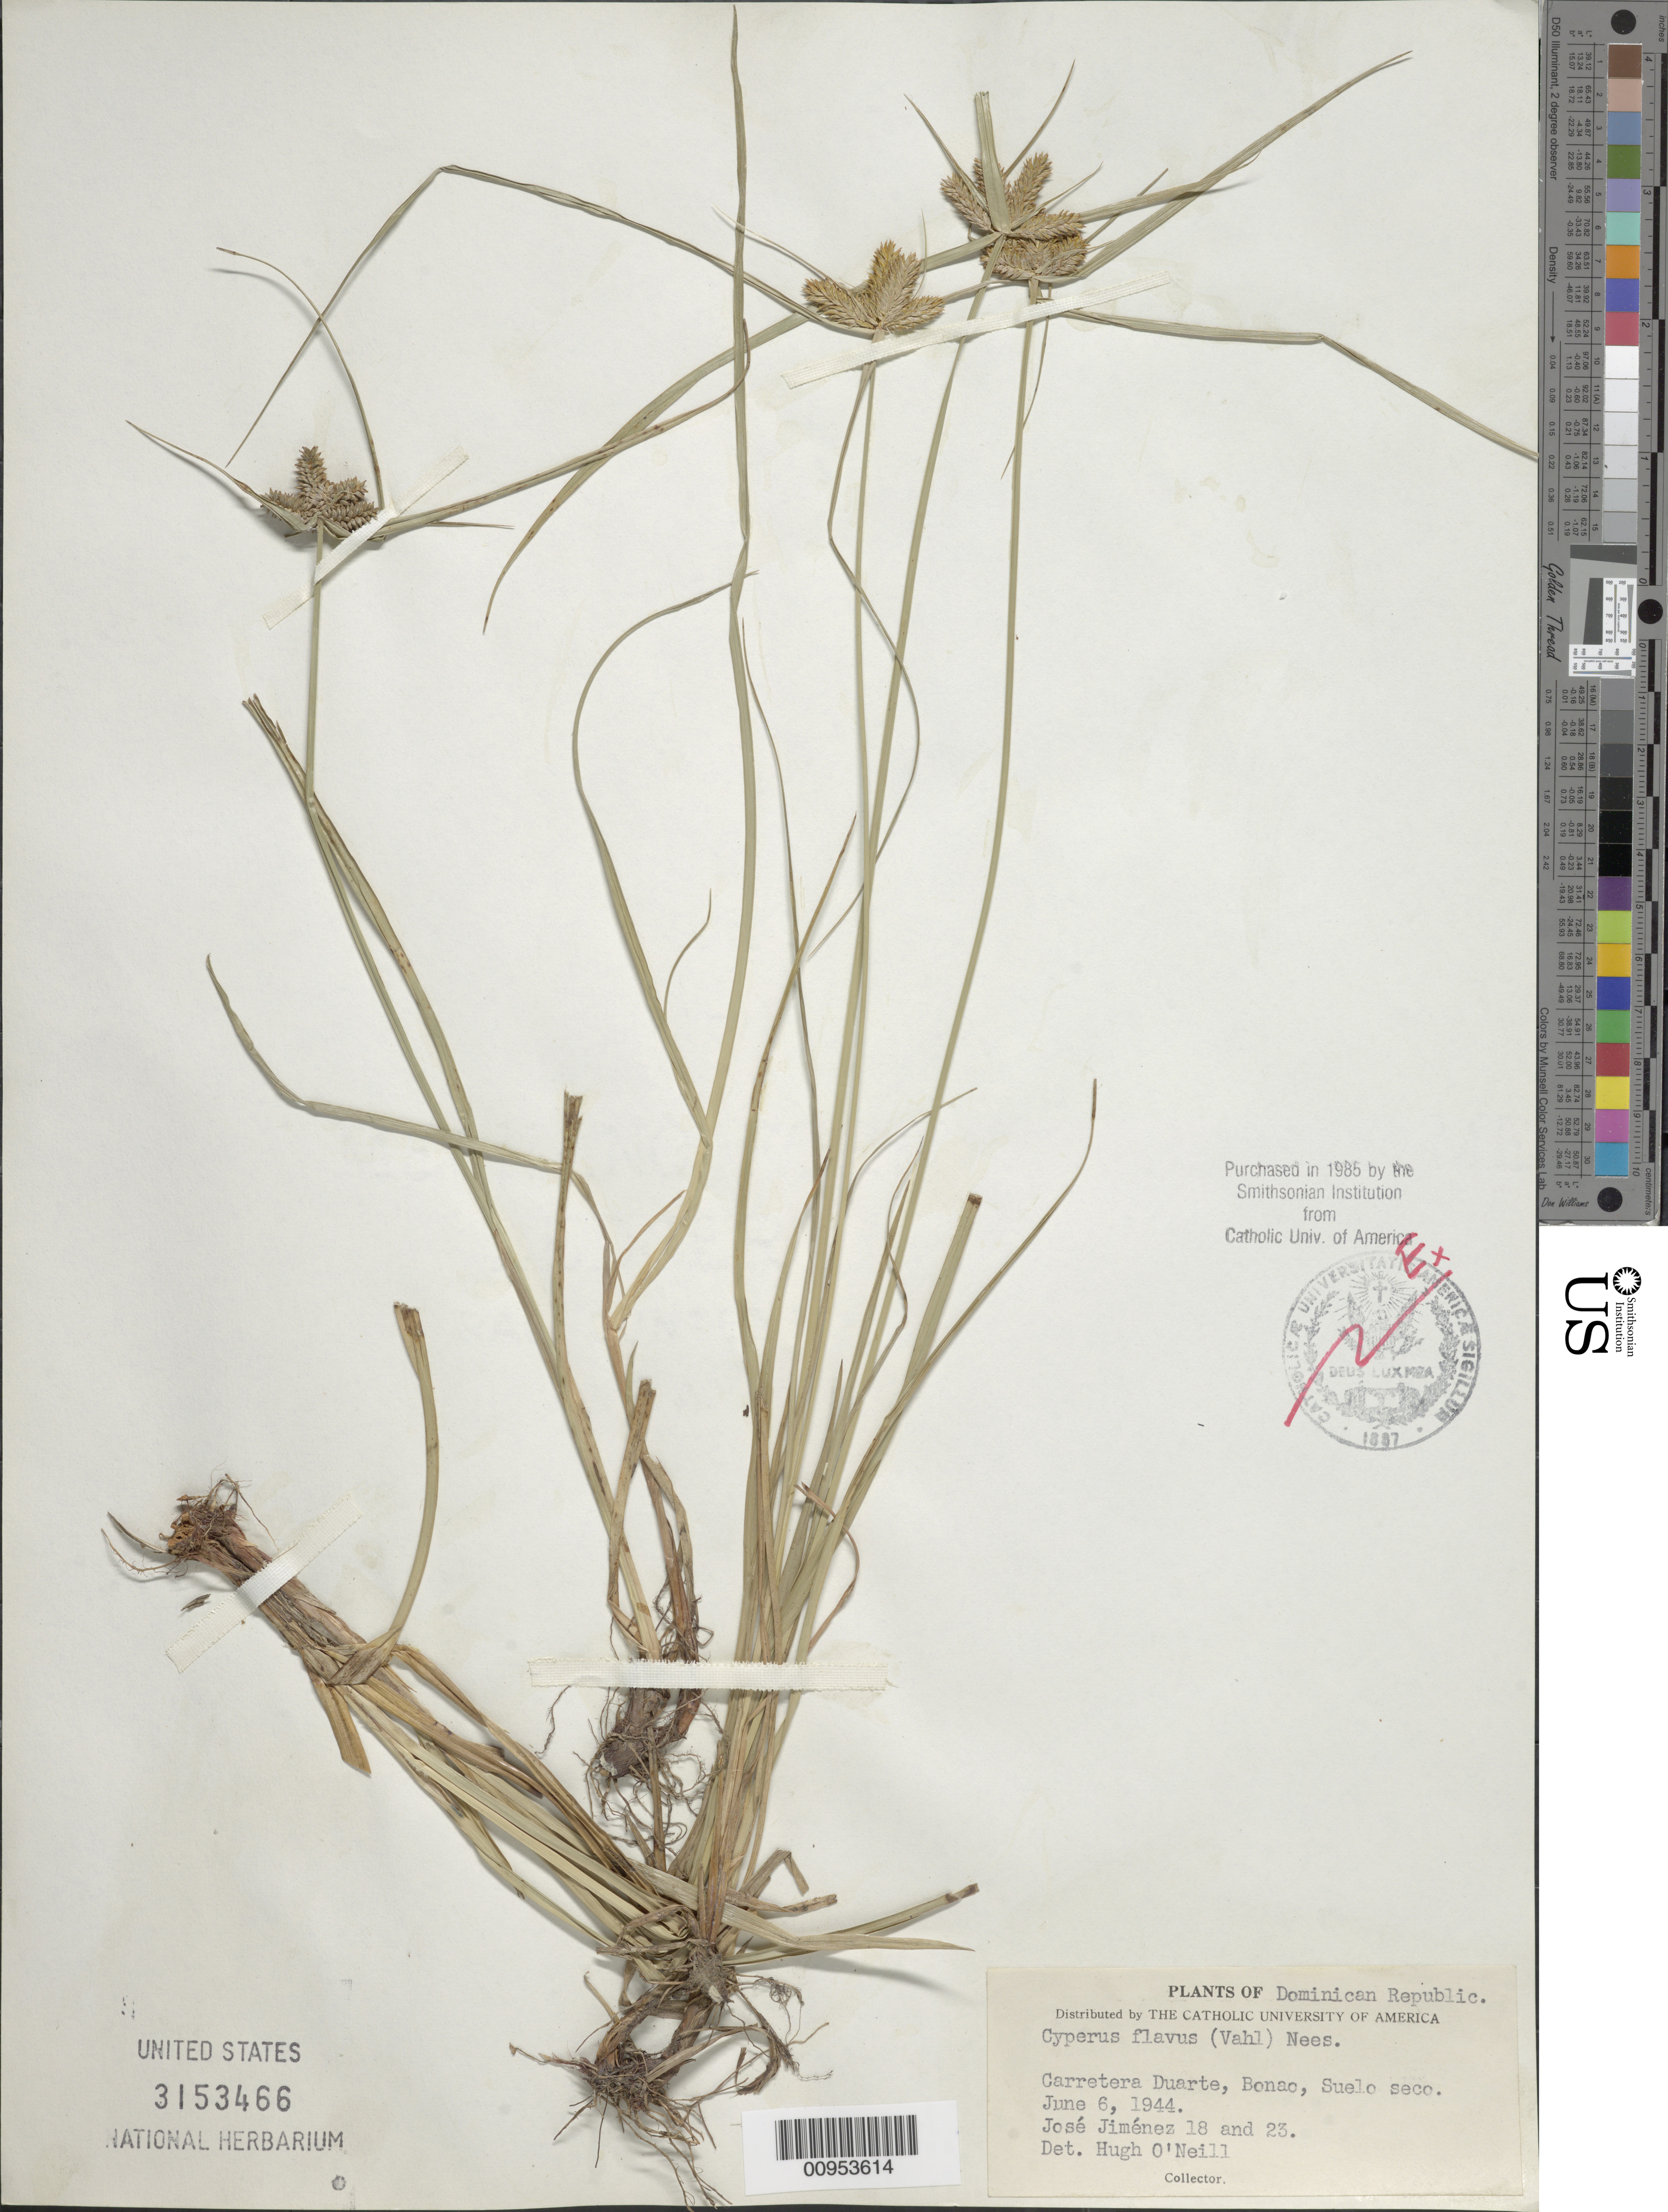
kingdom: Plantae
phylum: Tracheophyta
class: Liliopsida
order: Poales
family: Cyperaceae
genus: Cyperus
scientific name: Cyperus aggregatus var. aggregatus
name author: (Willd.) Endl.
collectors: J. J. Jiménez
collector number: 18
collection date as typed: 06 Jun 1944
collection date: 1944-06-06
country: Dominican Republic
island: Hispaniola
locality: Carretera Duarte, Bonao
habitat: Suelo seco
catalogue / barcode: US 3153466